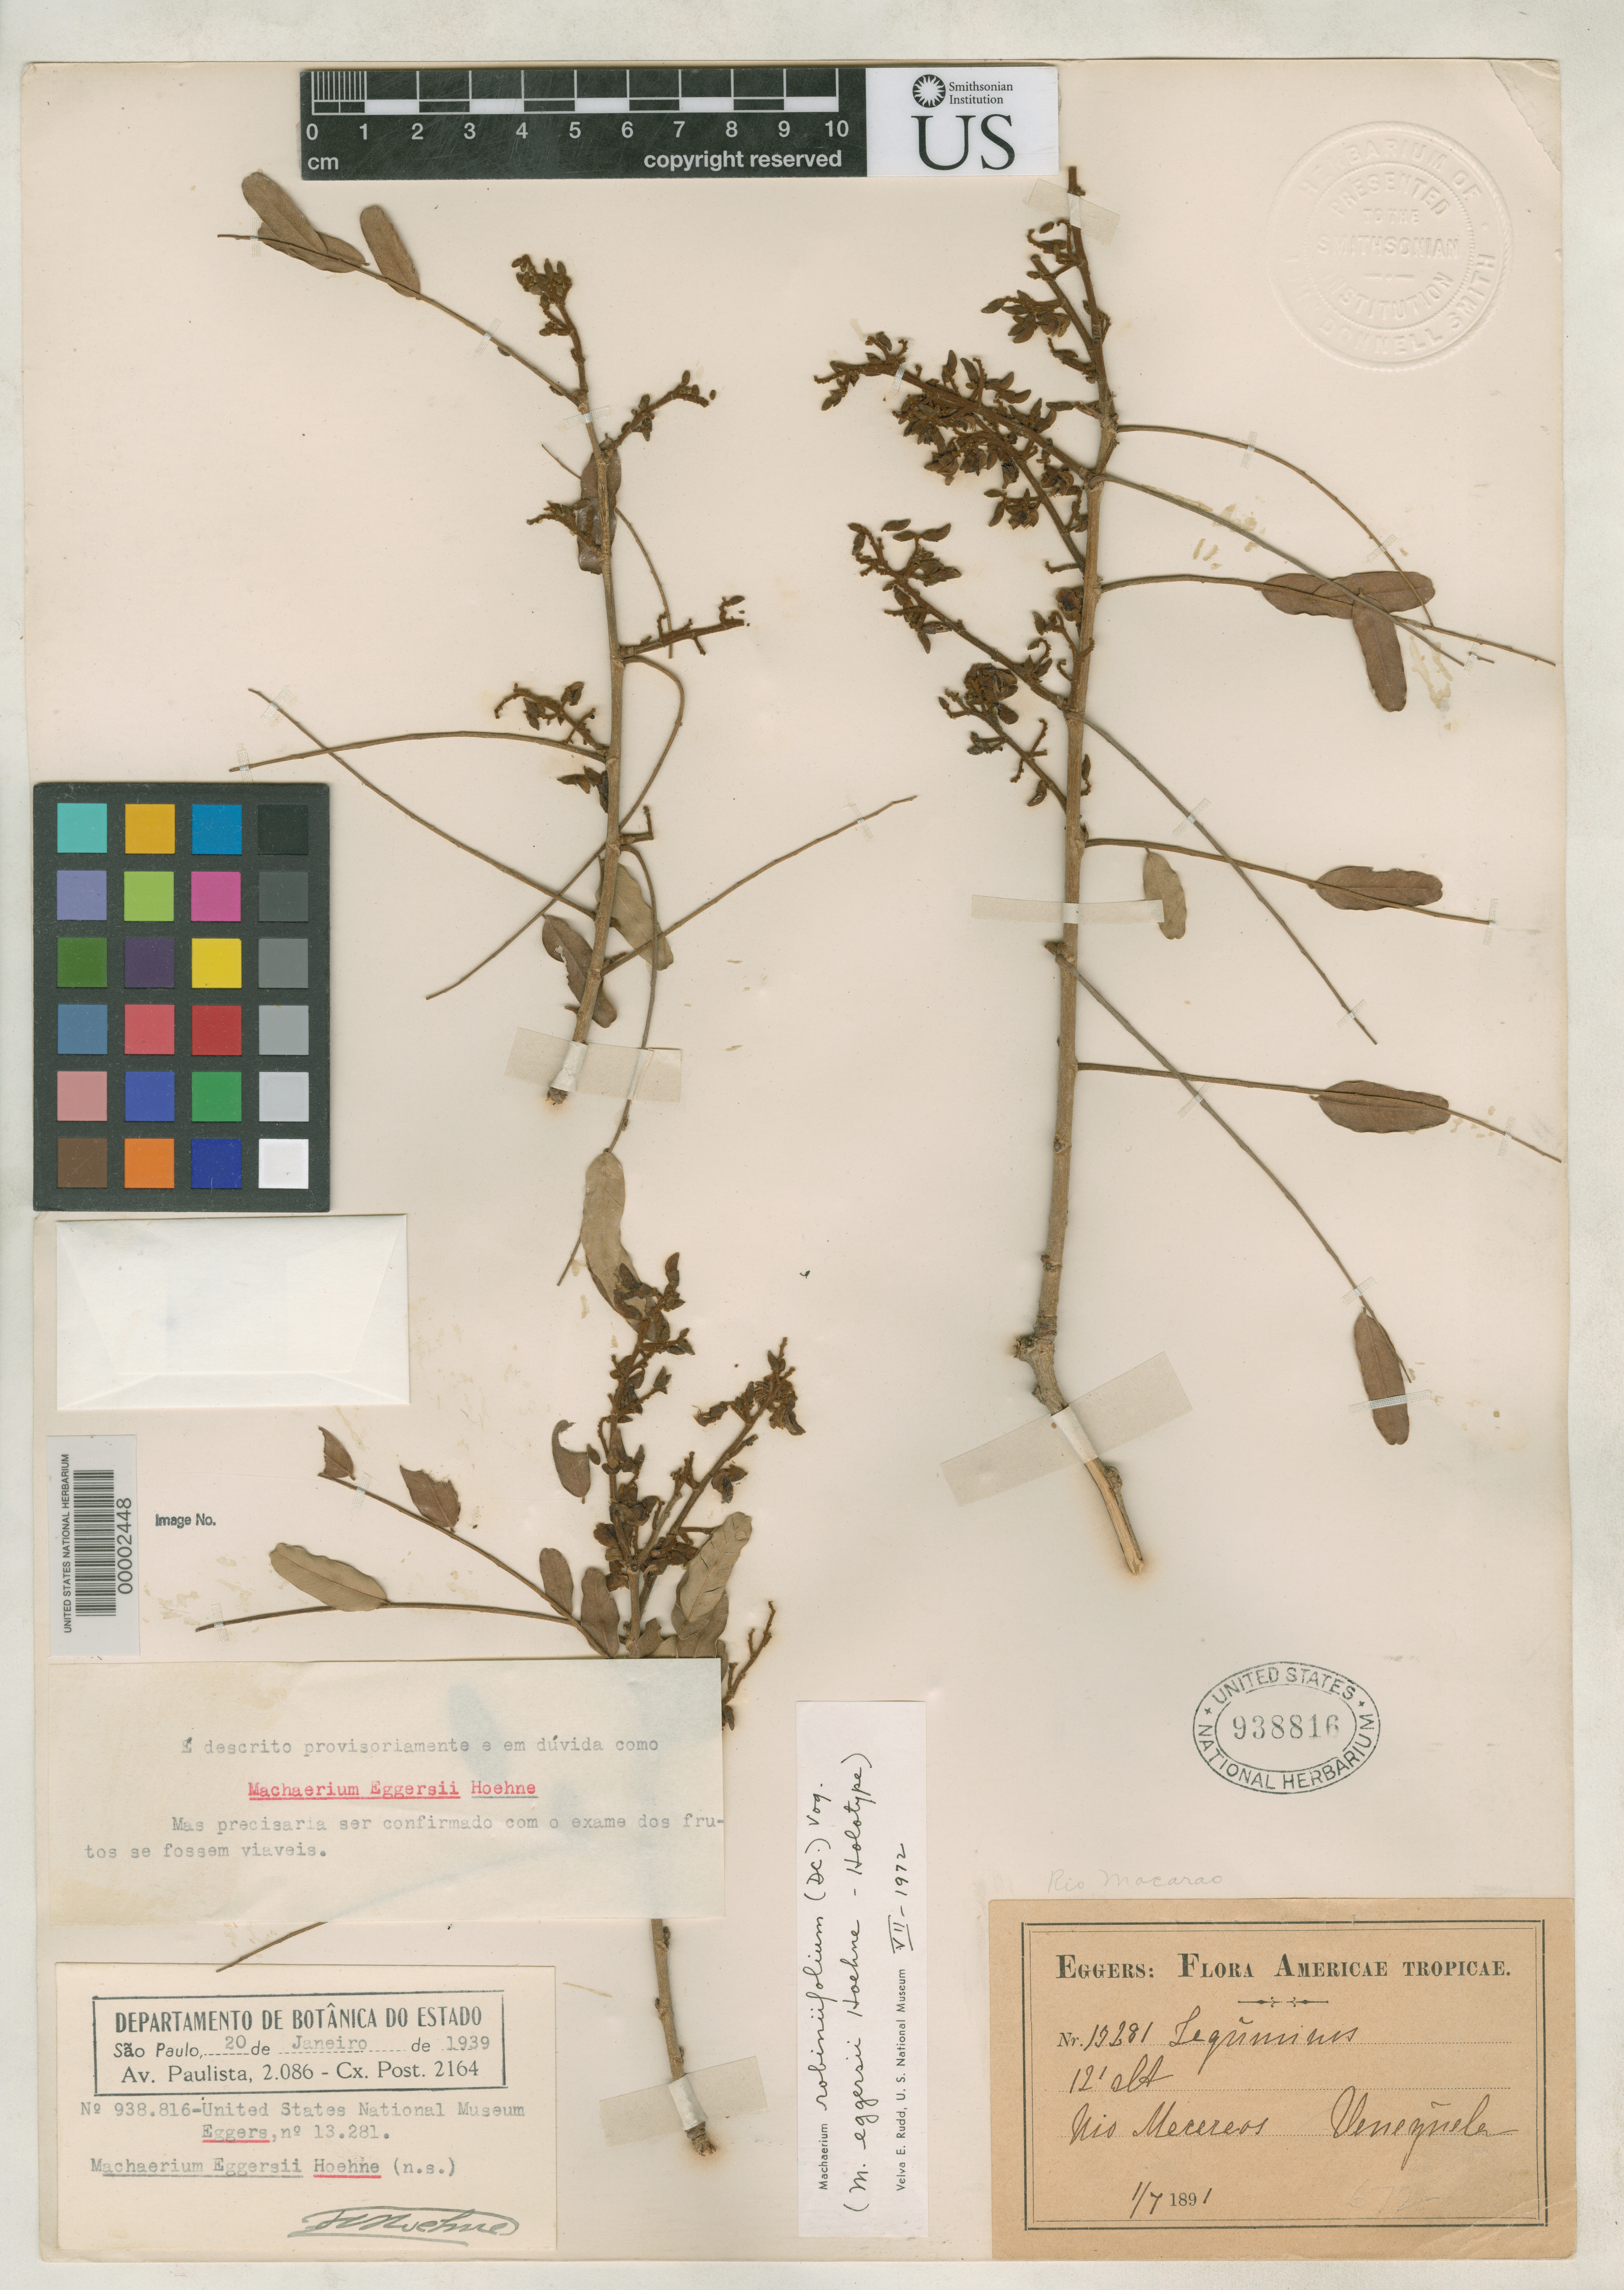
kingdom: Plantae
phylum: Tracheophyta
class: Magnoliopsida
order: Fabales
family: Fabaceae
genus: Machaerium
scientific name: Machaerium eggersii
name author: Hoehne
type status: Holotype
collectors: H. F. A. von Eggers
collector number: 13281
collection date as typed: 1891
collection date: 1891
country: Venezuela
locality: Rio Mecereos.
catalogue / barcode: US 938816